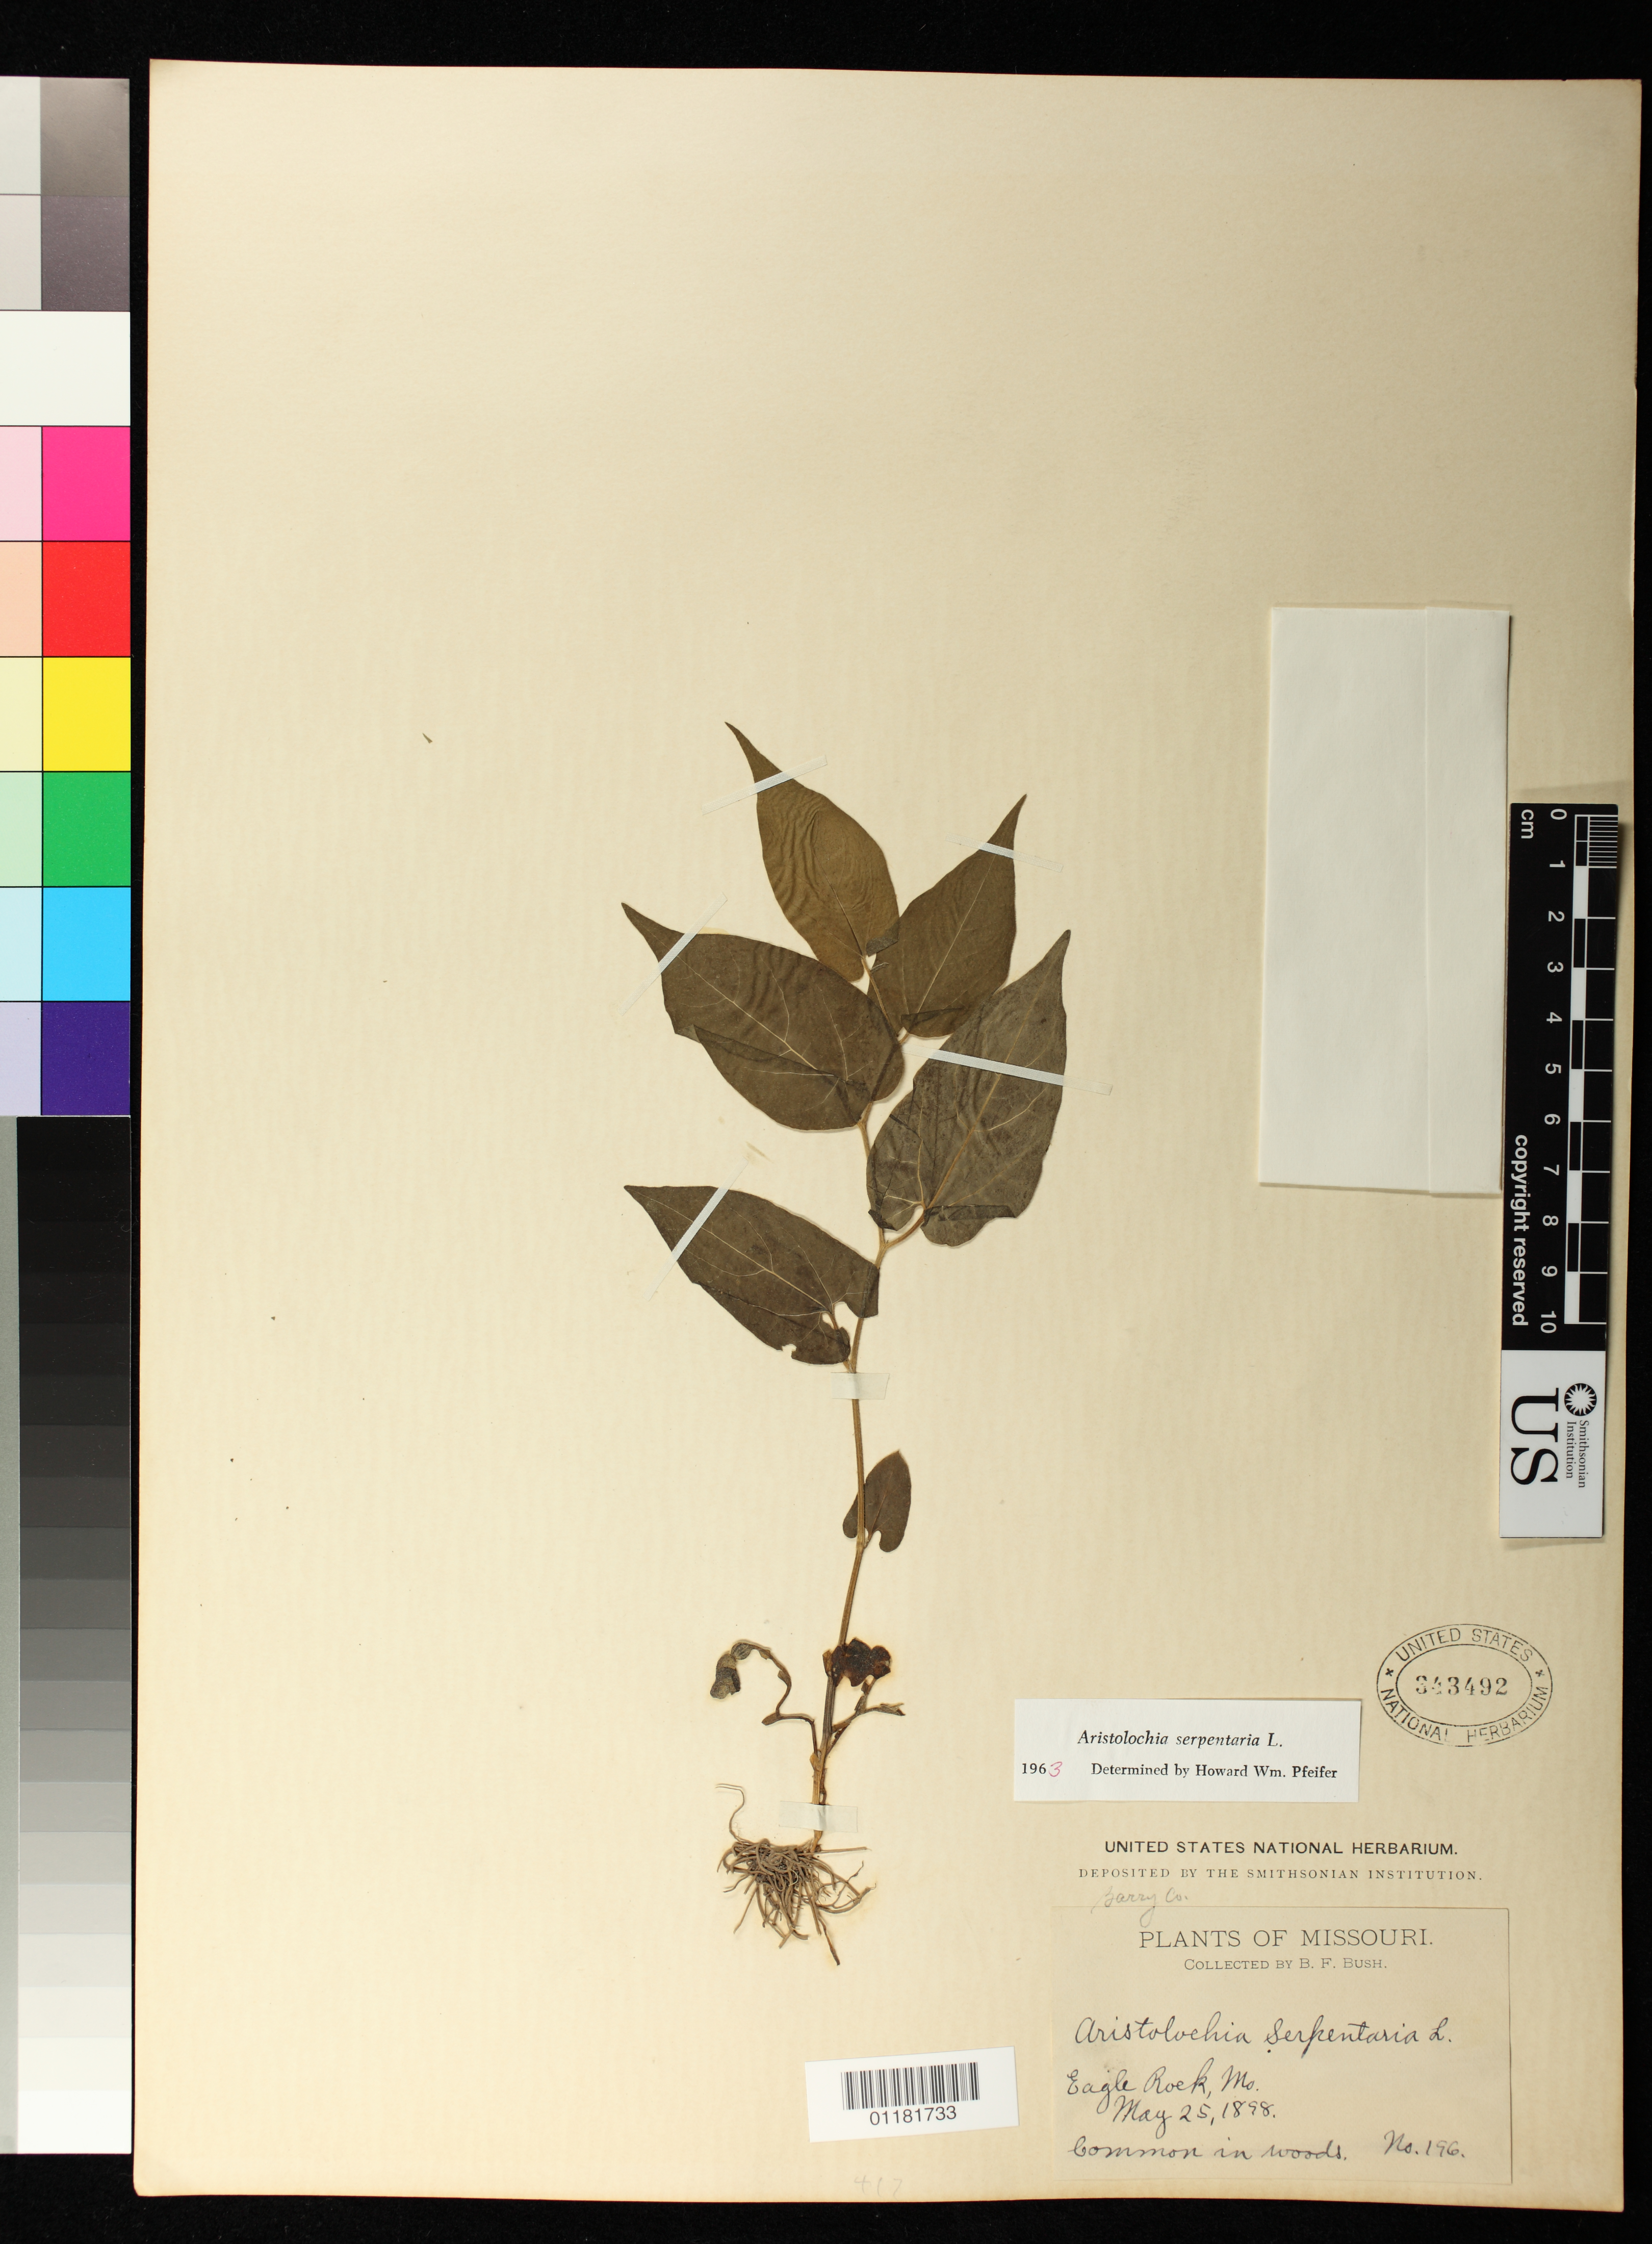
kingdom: Plantae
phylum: Tracheophyta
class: Magnoliopsida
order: Piperales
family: Aristolochiaceae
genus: Aristolochia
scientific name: Aristolochia serpentaria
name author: L.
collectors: B. F. Bush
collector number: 196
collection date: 1898-05-25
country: United States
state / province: Missouri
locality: Eagle Rock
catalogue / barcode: US 343492